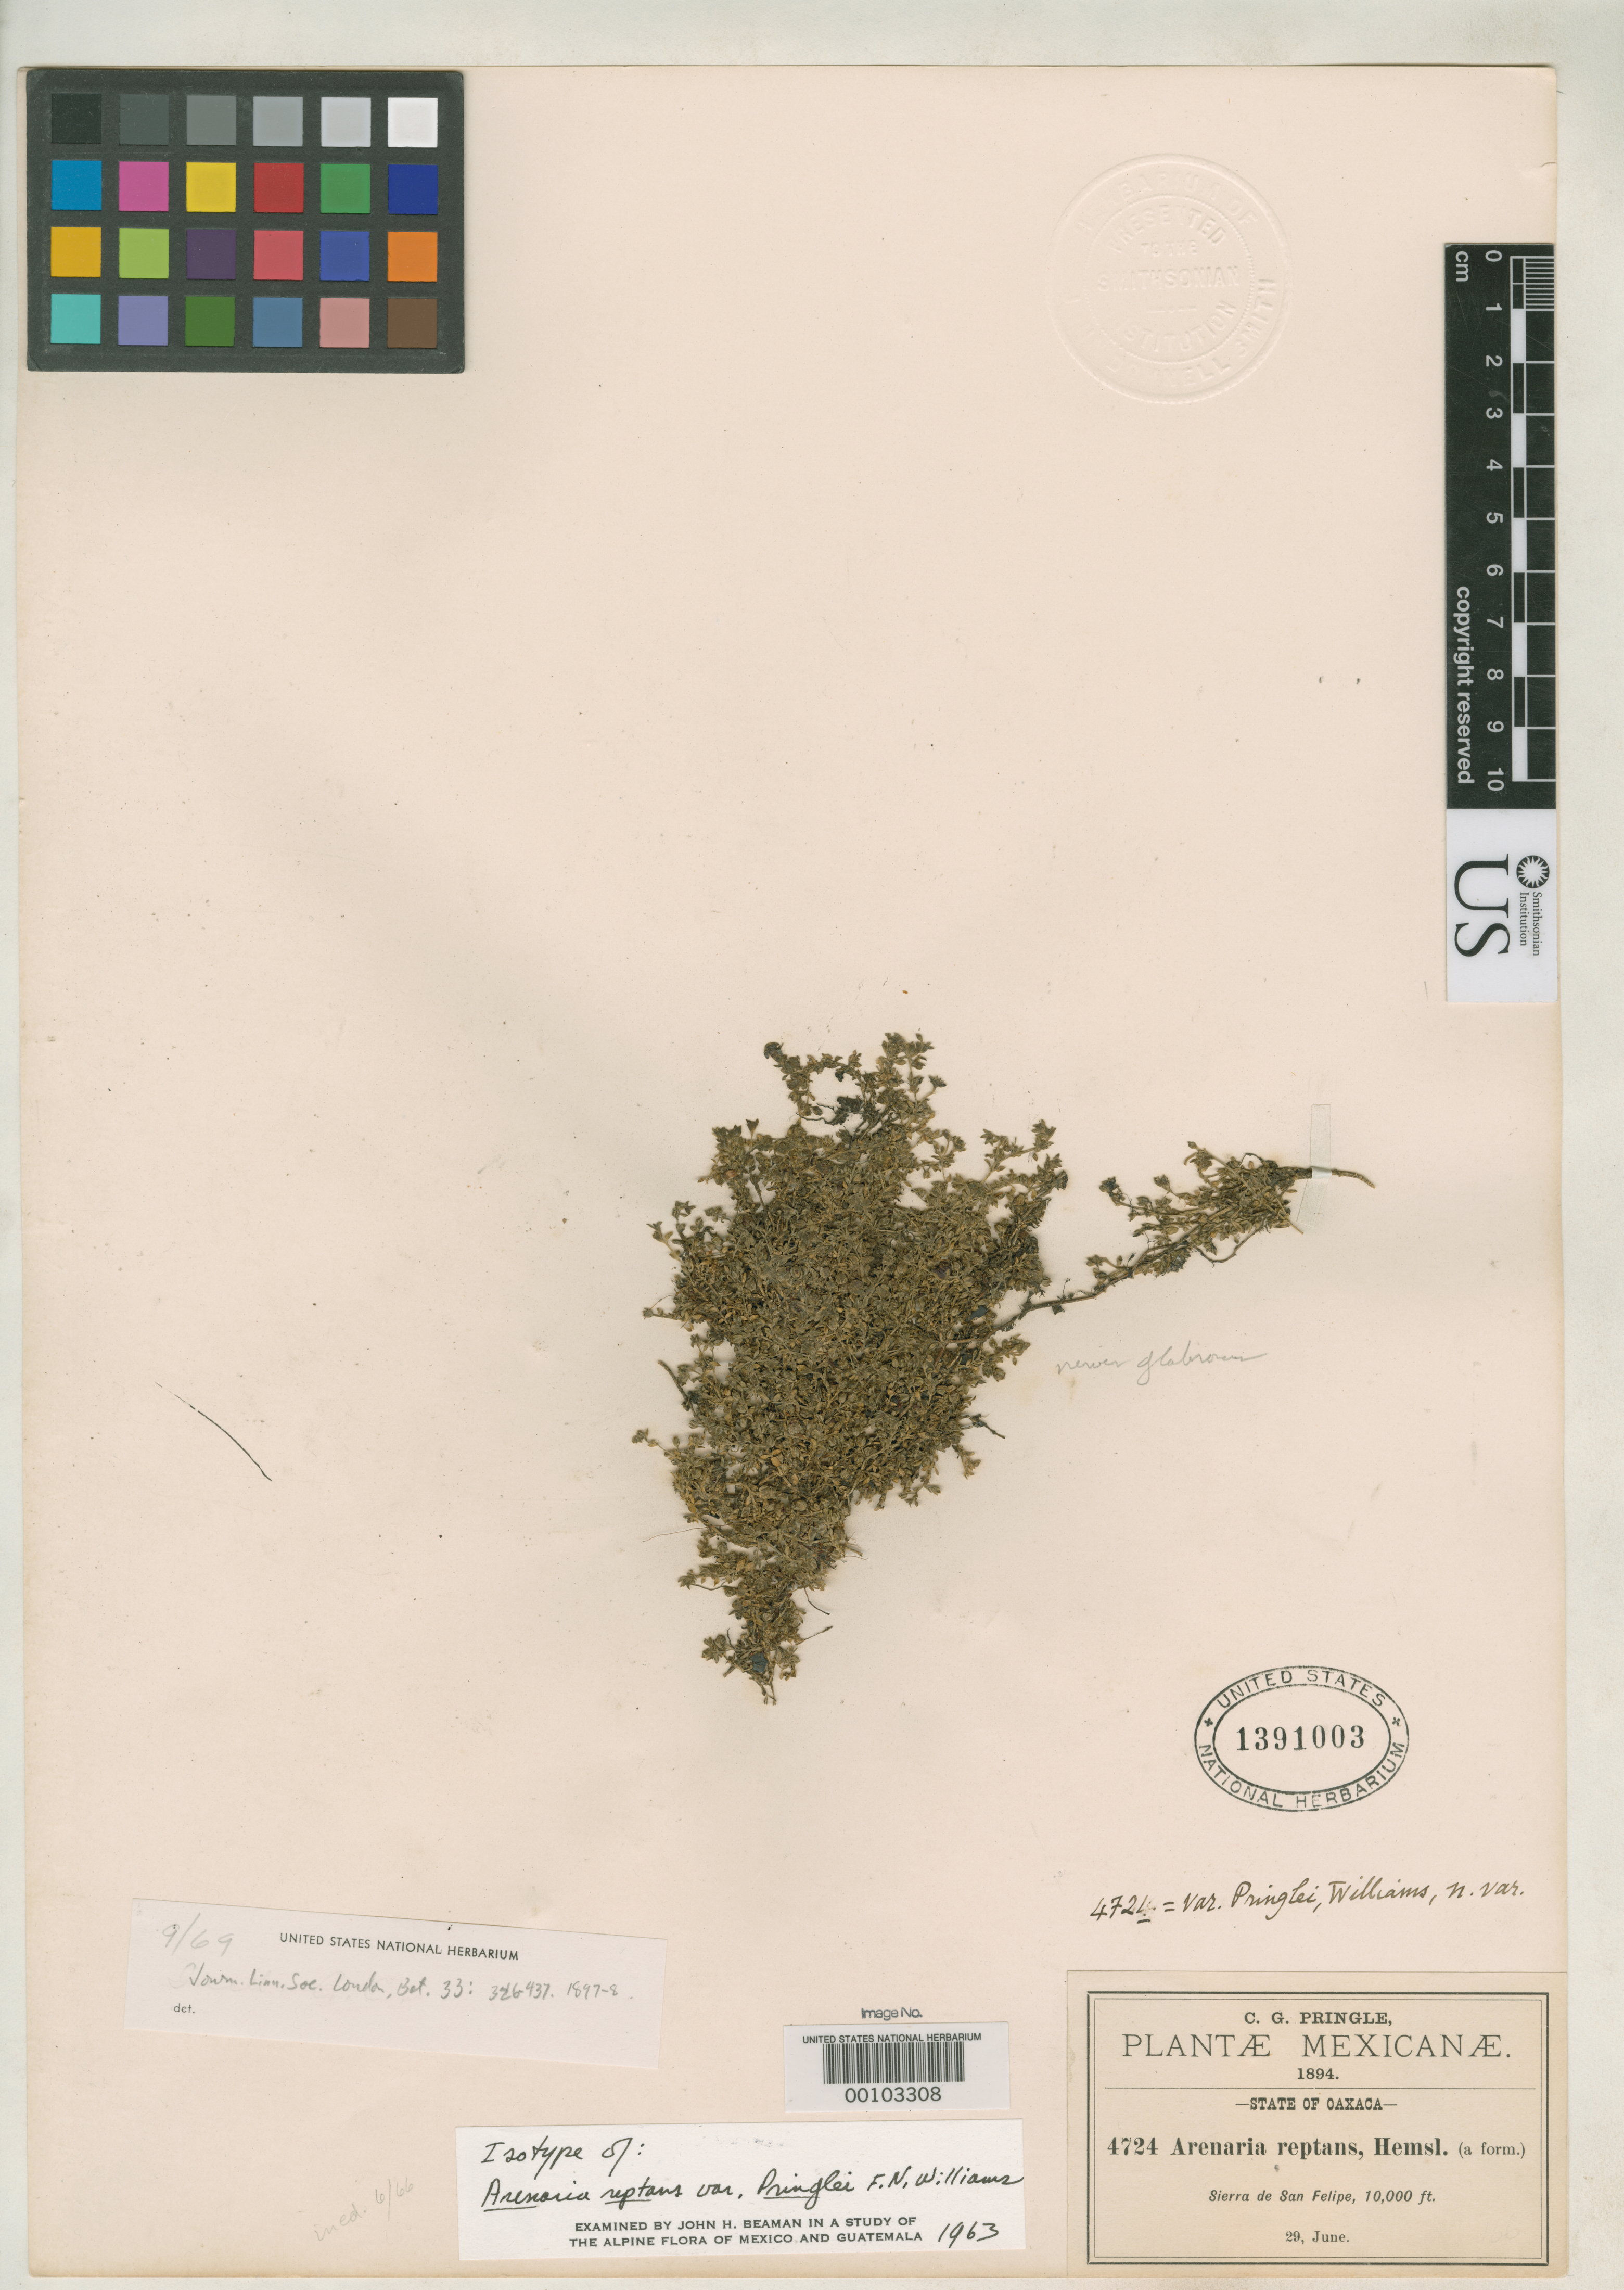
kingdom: Plantae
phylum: Tracheophyta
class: Magnoliopsida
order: Caryophyllales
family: Caryophyllaceae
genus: Arenaria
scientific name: Arenaria reptans var. pringlei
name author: F.N. Williams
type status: Isotype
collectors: C. G. Pringle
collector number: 4724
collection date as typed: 29 Jun 1894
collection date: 1894-06-29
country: Mexico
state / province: Oaxaca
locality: Sierra de San Felipe.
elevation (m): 3000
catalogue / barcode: US 1391003